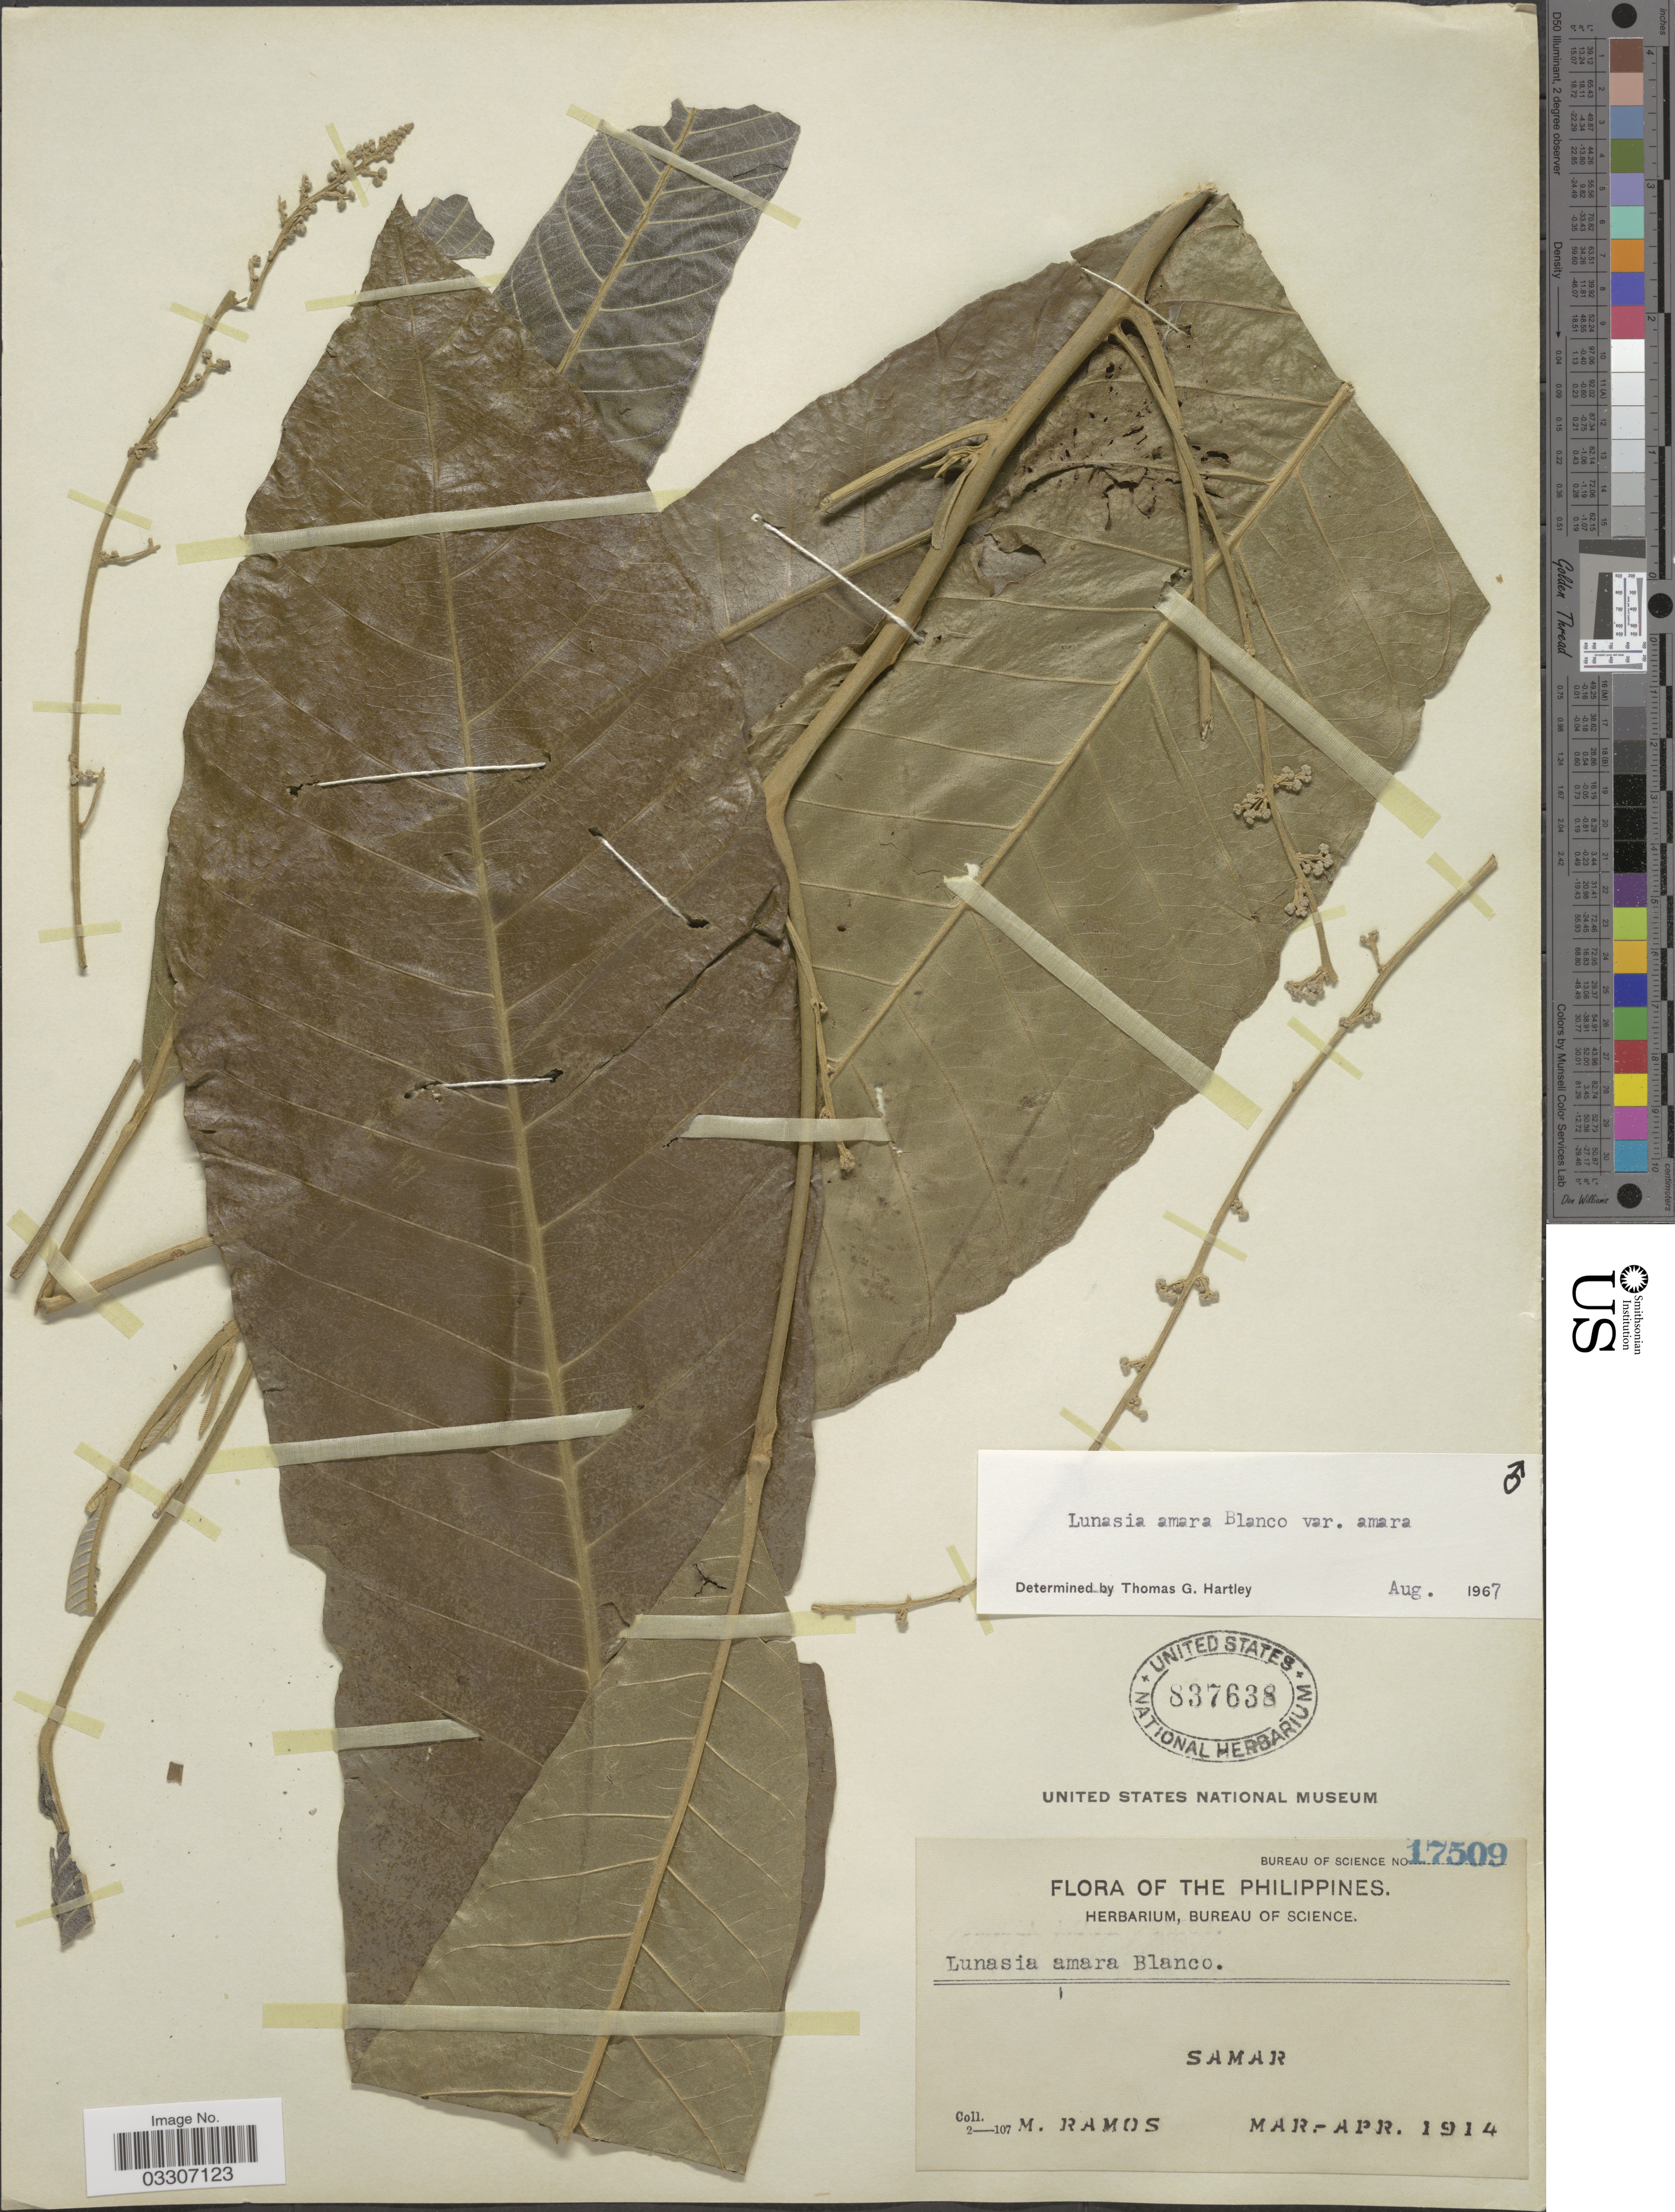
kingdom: Plantae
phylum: Tracheophyta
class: Magnoliopsida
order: Sapindales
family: Rutaceae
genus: Lunasia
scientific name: Lunasia amara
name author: Blanco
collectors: M. Ramos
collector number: Bureau of Science 17509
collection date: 1914-03/1914-04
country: Philippines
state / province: Eastern Visayas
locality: Samar.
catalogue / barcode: US 837638